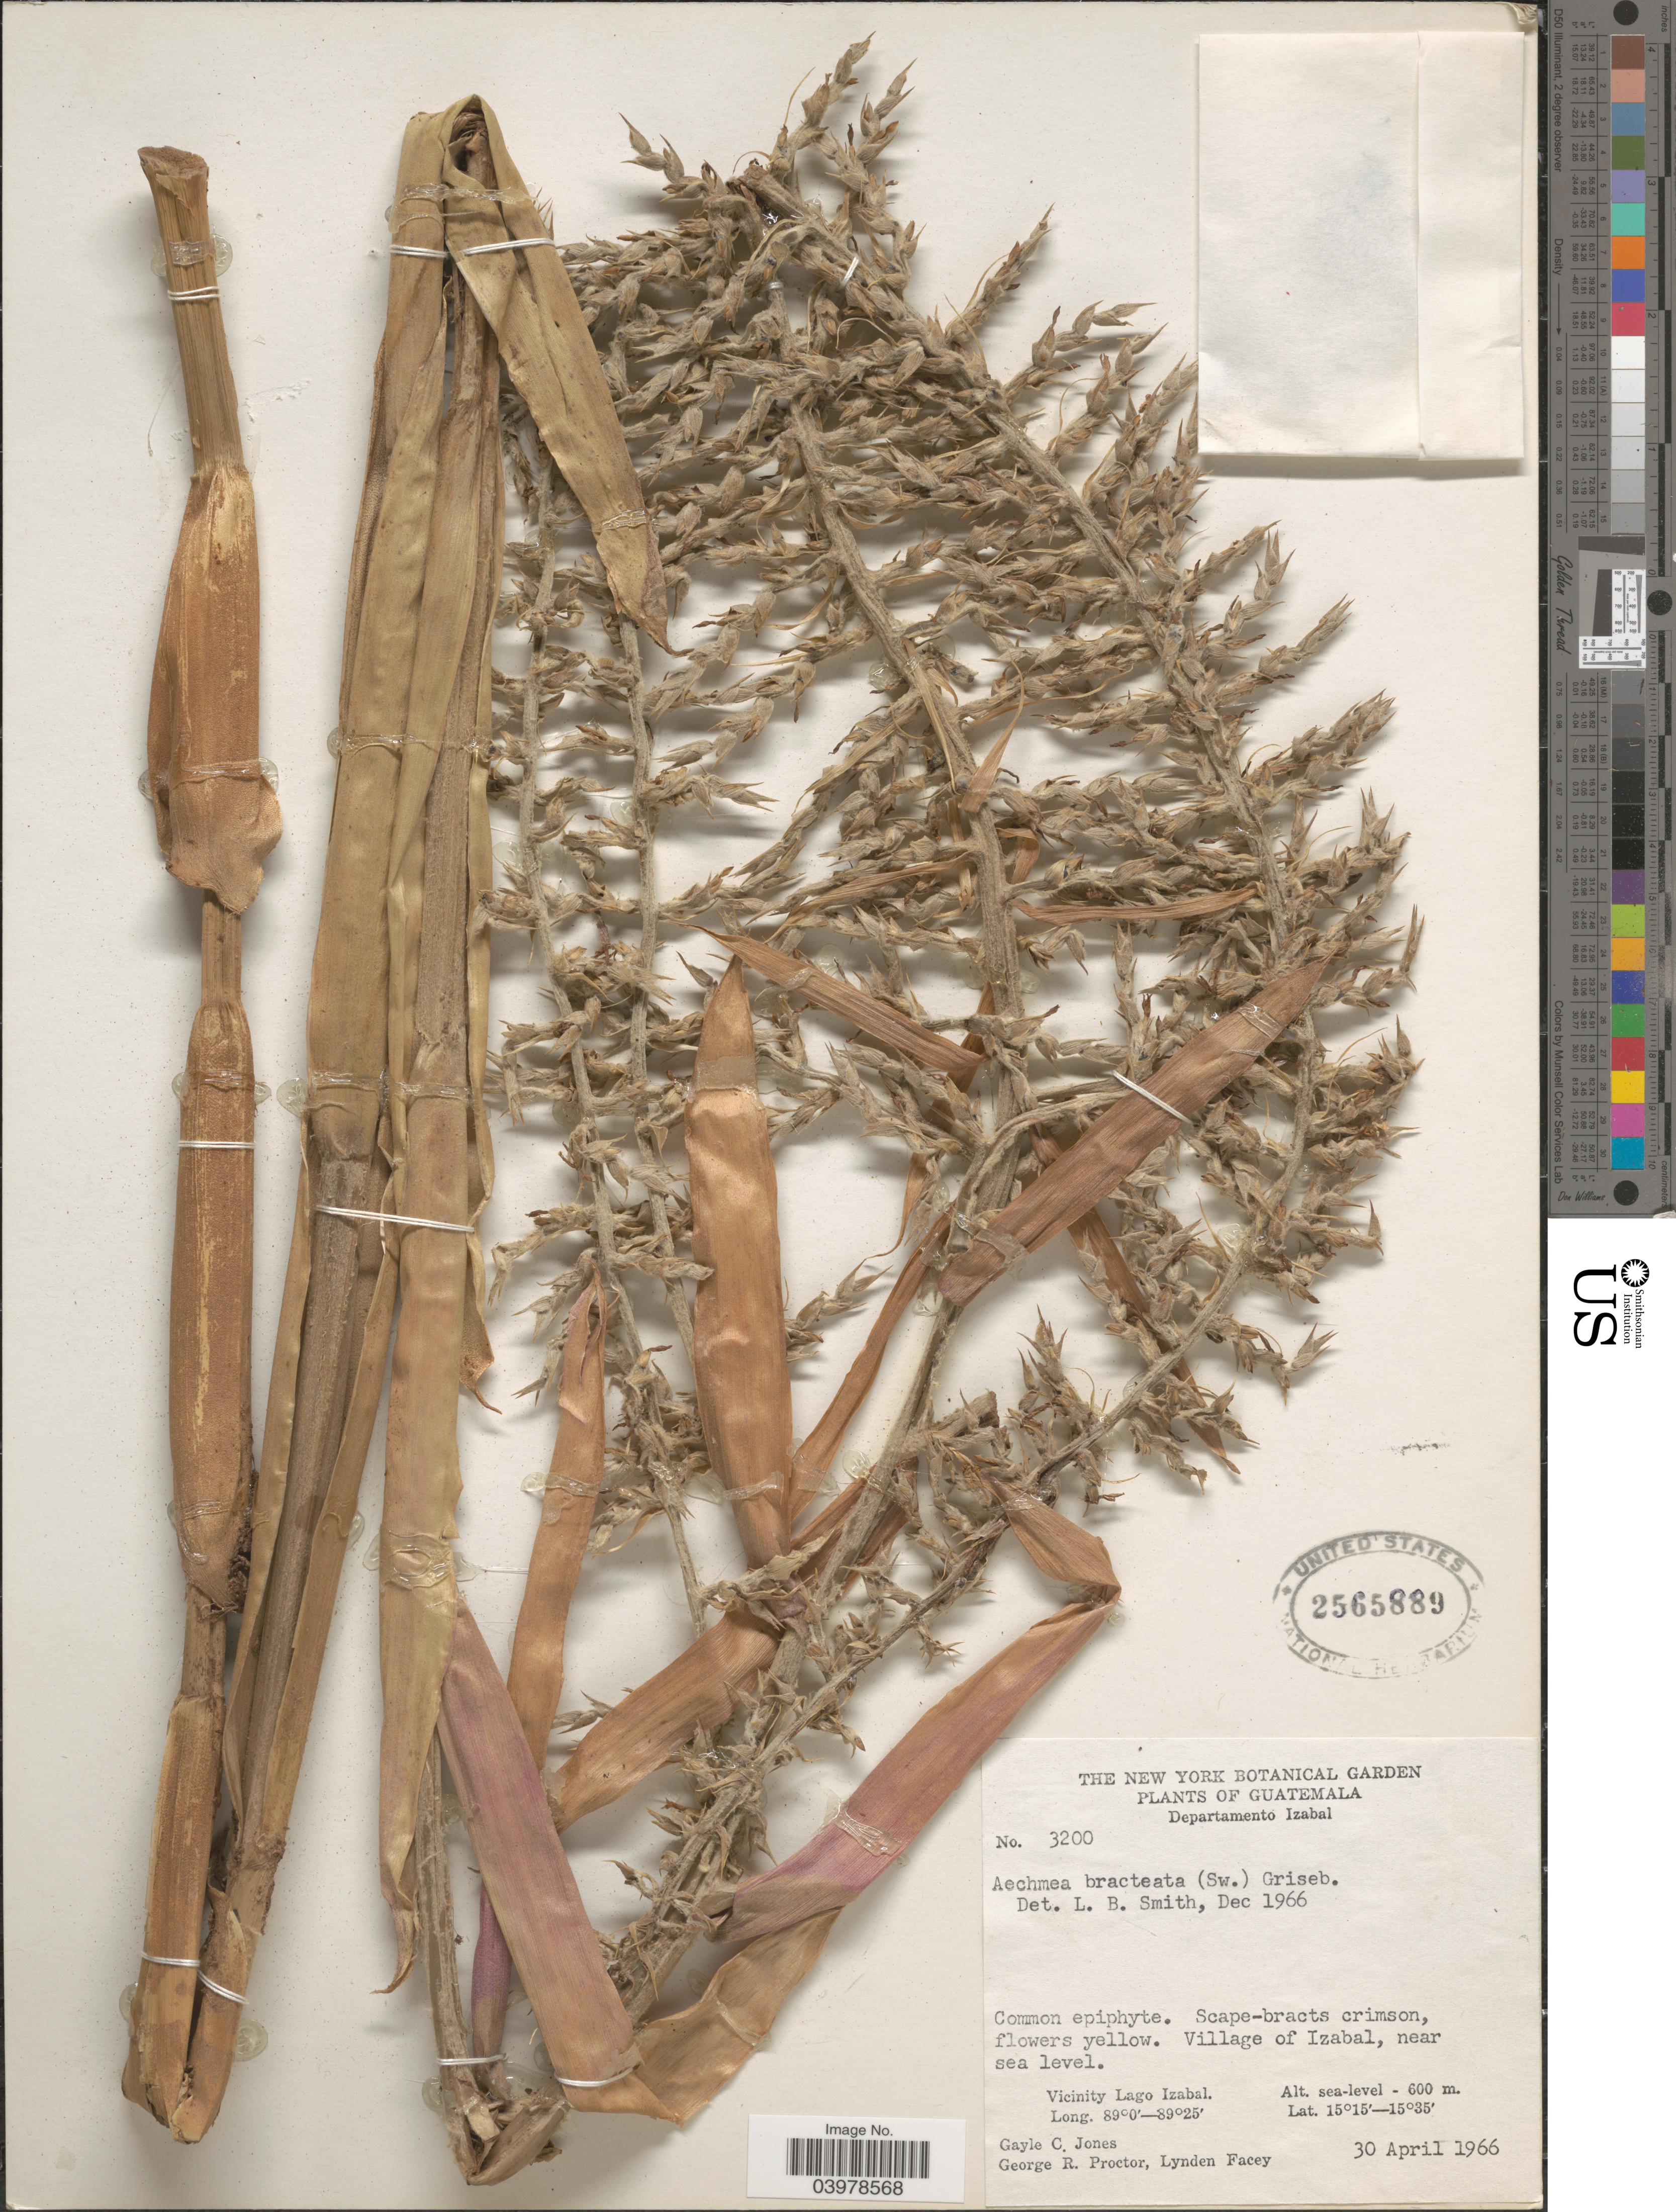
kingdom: Plantae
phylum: Tracheophyta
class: Liliopsida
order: Poales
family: Bromeliaceae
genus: Aechmea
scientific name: Aechmea bracteata var. bracteata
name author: (Sw.) Griseb.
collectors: G. C. Jones, G. R. Proctor & L. Facey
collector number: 3200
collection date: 1966-04-30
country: Guatemala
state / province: Izabal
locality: Departamento Izabal. Village of Izabal. Vicinity of Lago Izabal.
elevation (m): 0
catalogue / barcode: US 2565889